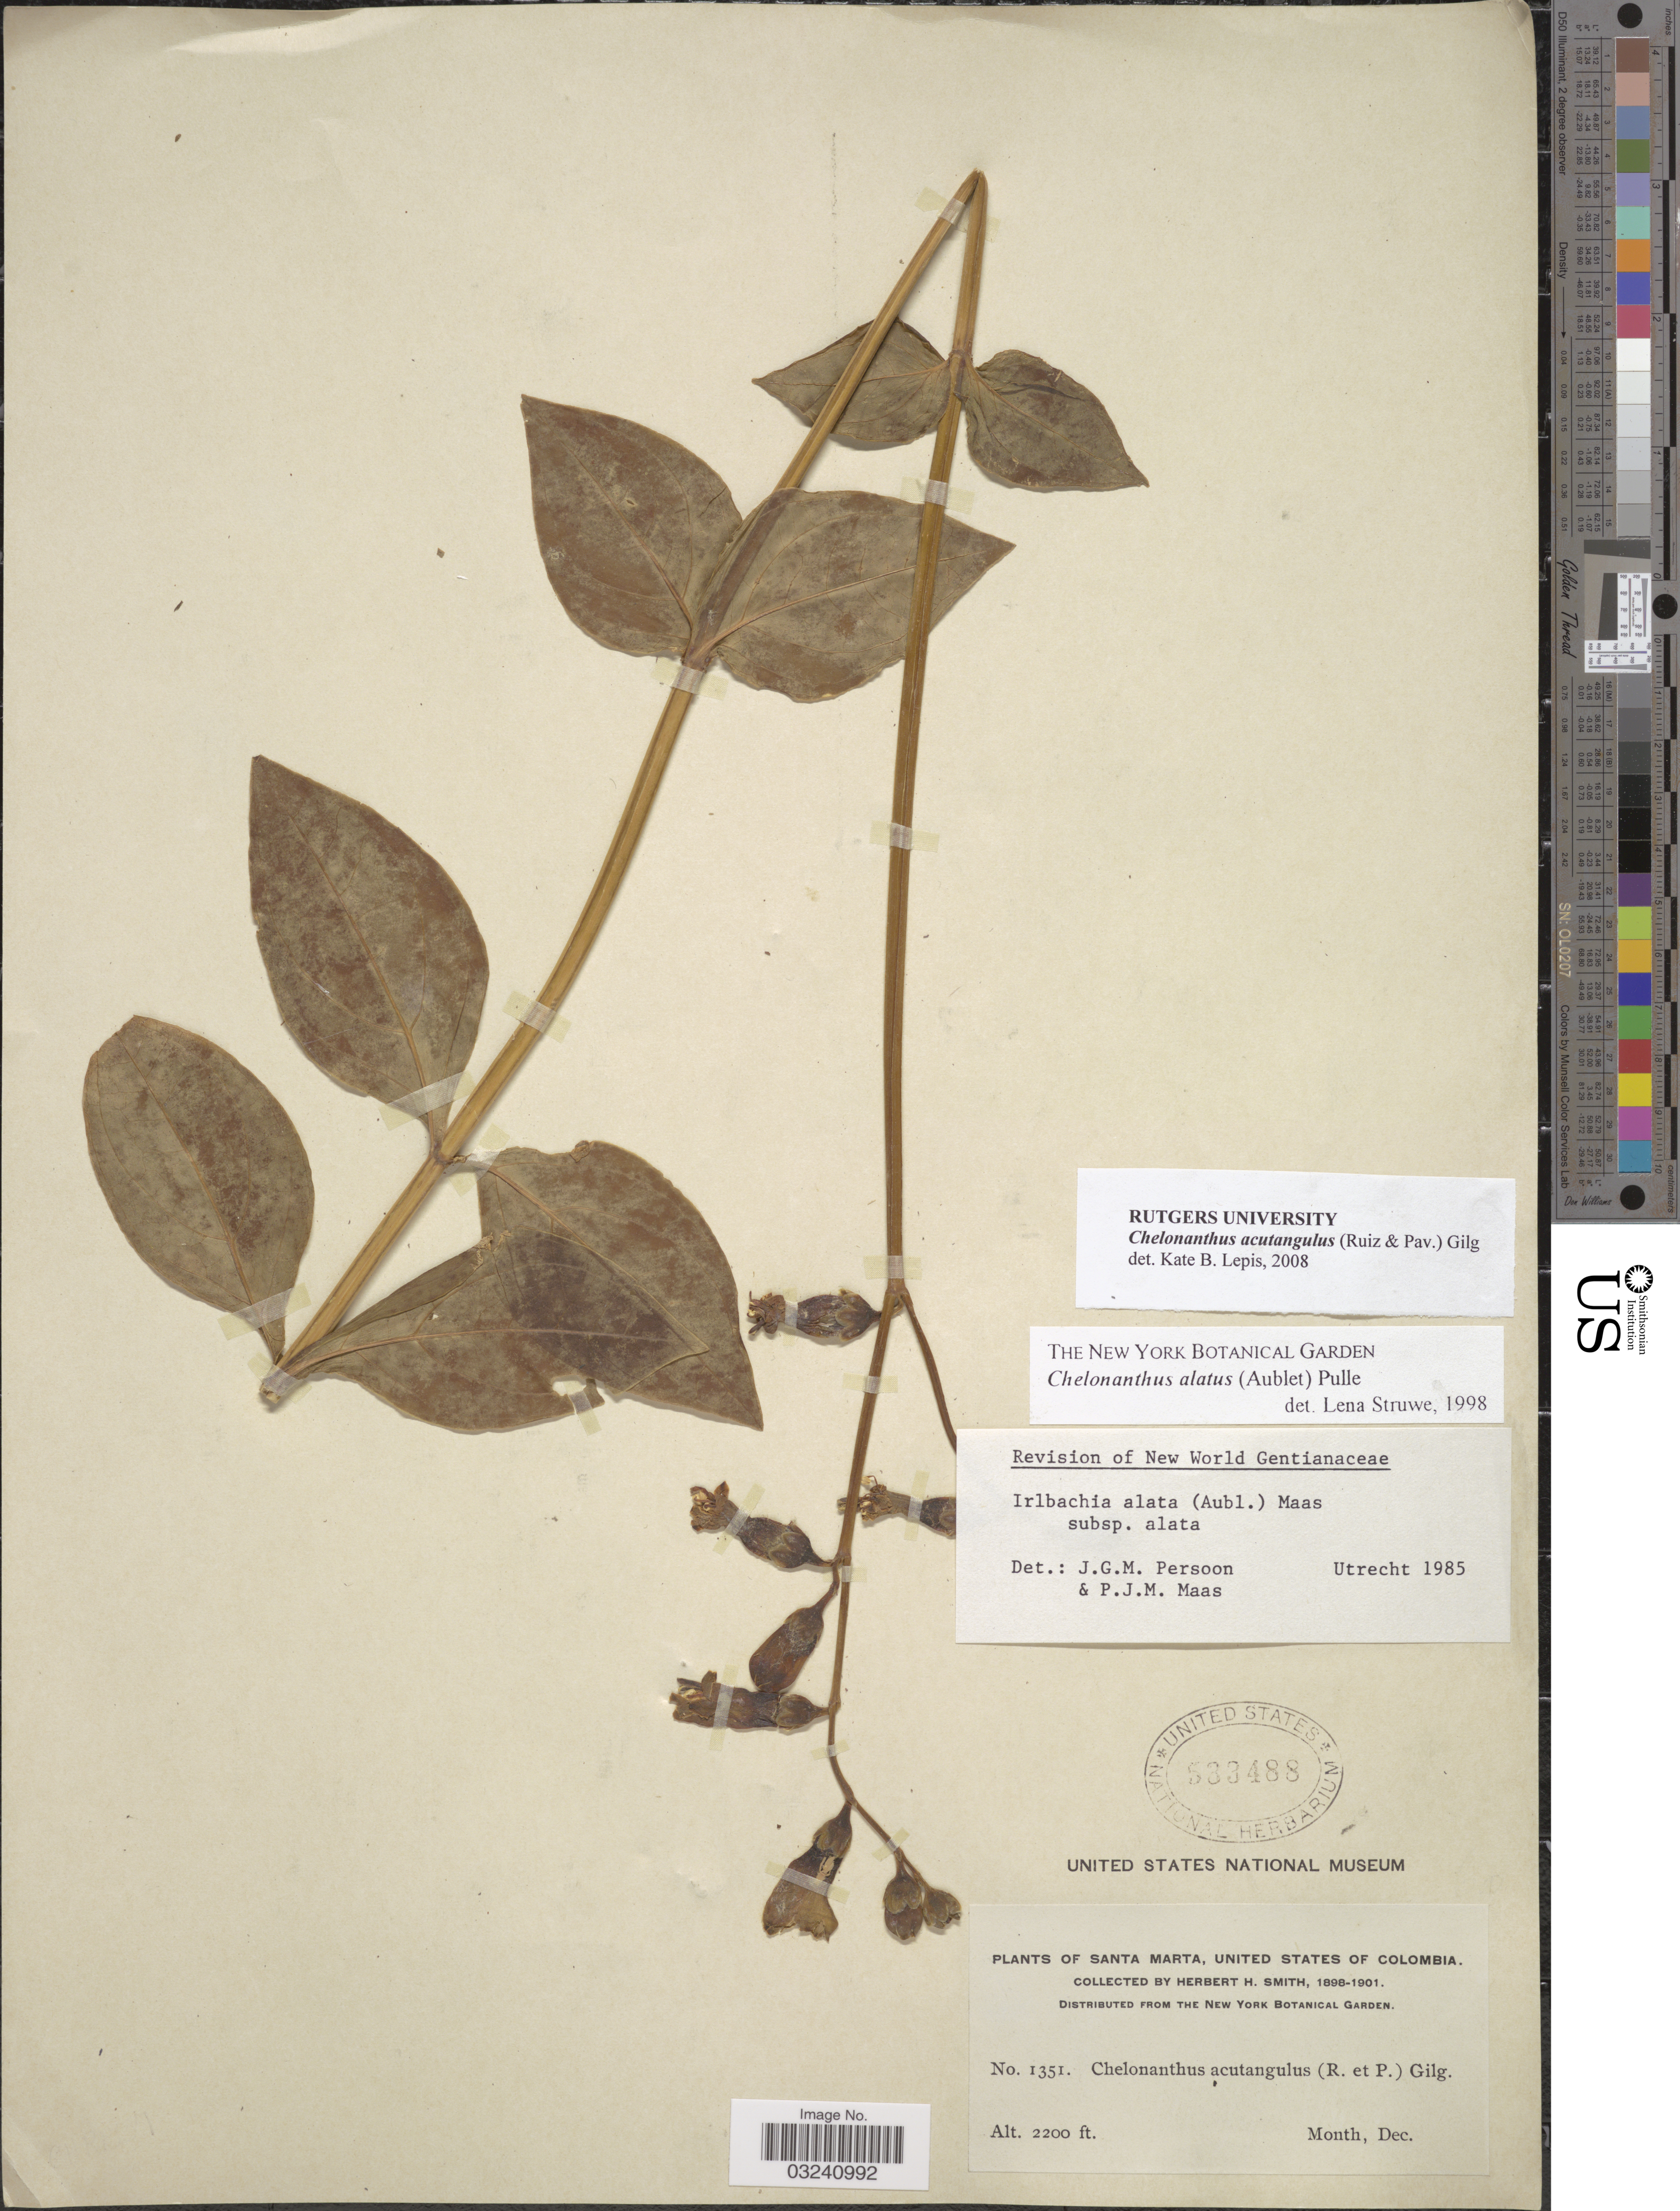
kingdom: Plantae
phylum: Tracheophyta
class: Magnoliopsida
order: Gentianales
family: Gentianaceae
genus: Chelonanthus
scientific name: Chelonanthus acutangulus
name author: (Ruiz & Pav.) Gilg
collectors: Herbert H. Smith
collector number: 1351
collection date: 1898-12/1901-12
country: Colombia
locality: Santa Marta, United States of Colombia.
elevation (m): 671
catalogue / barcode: US 533488